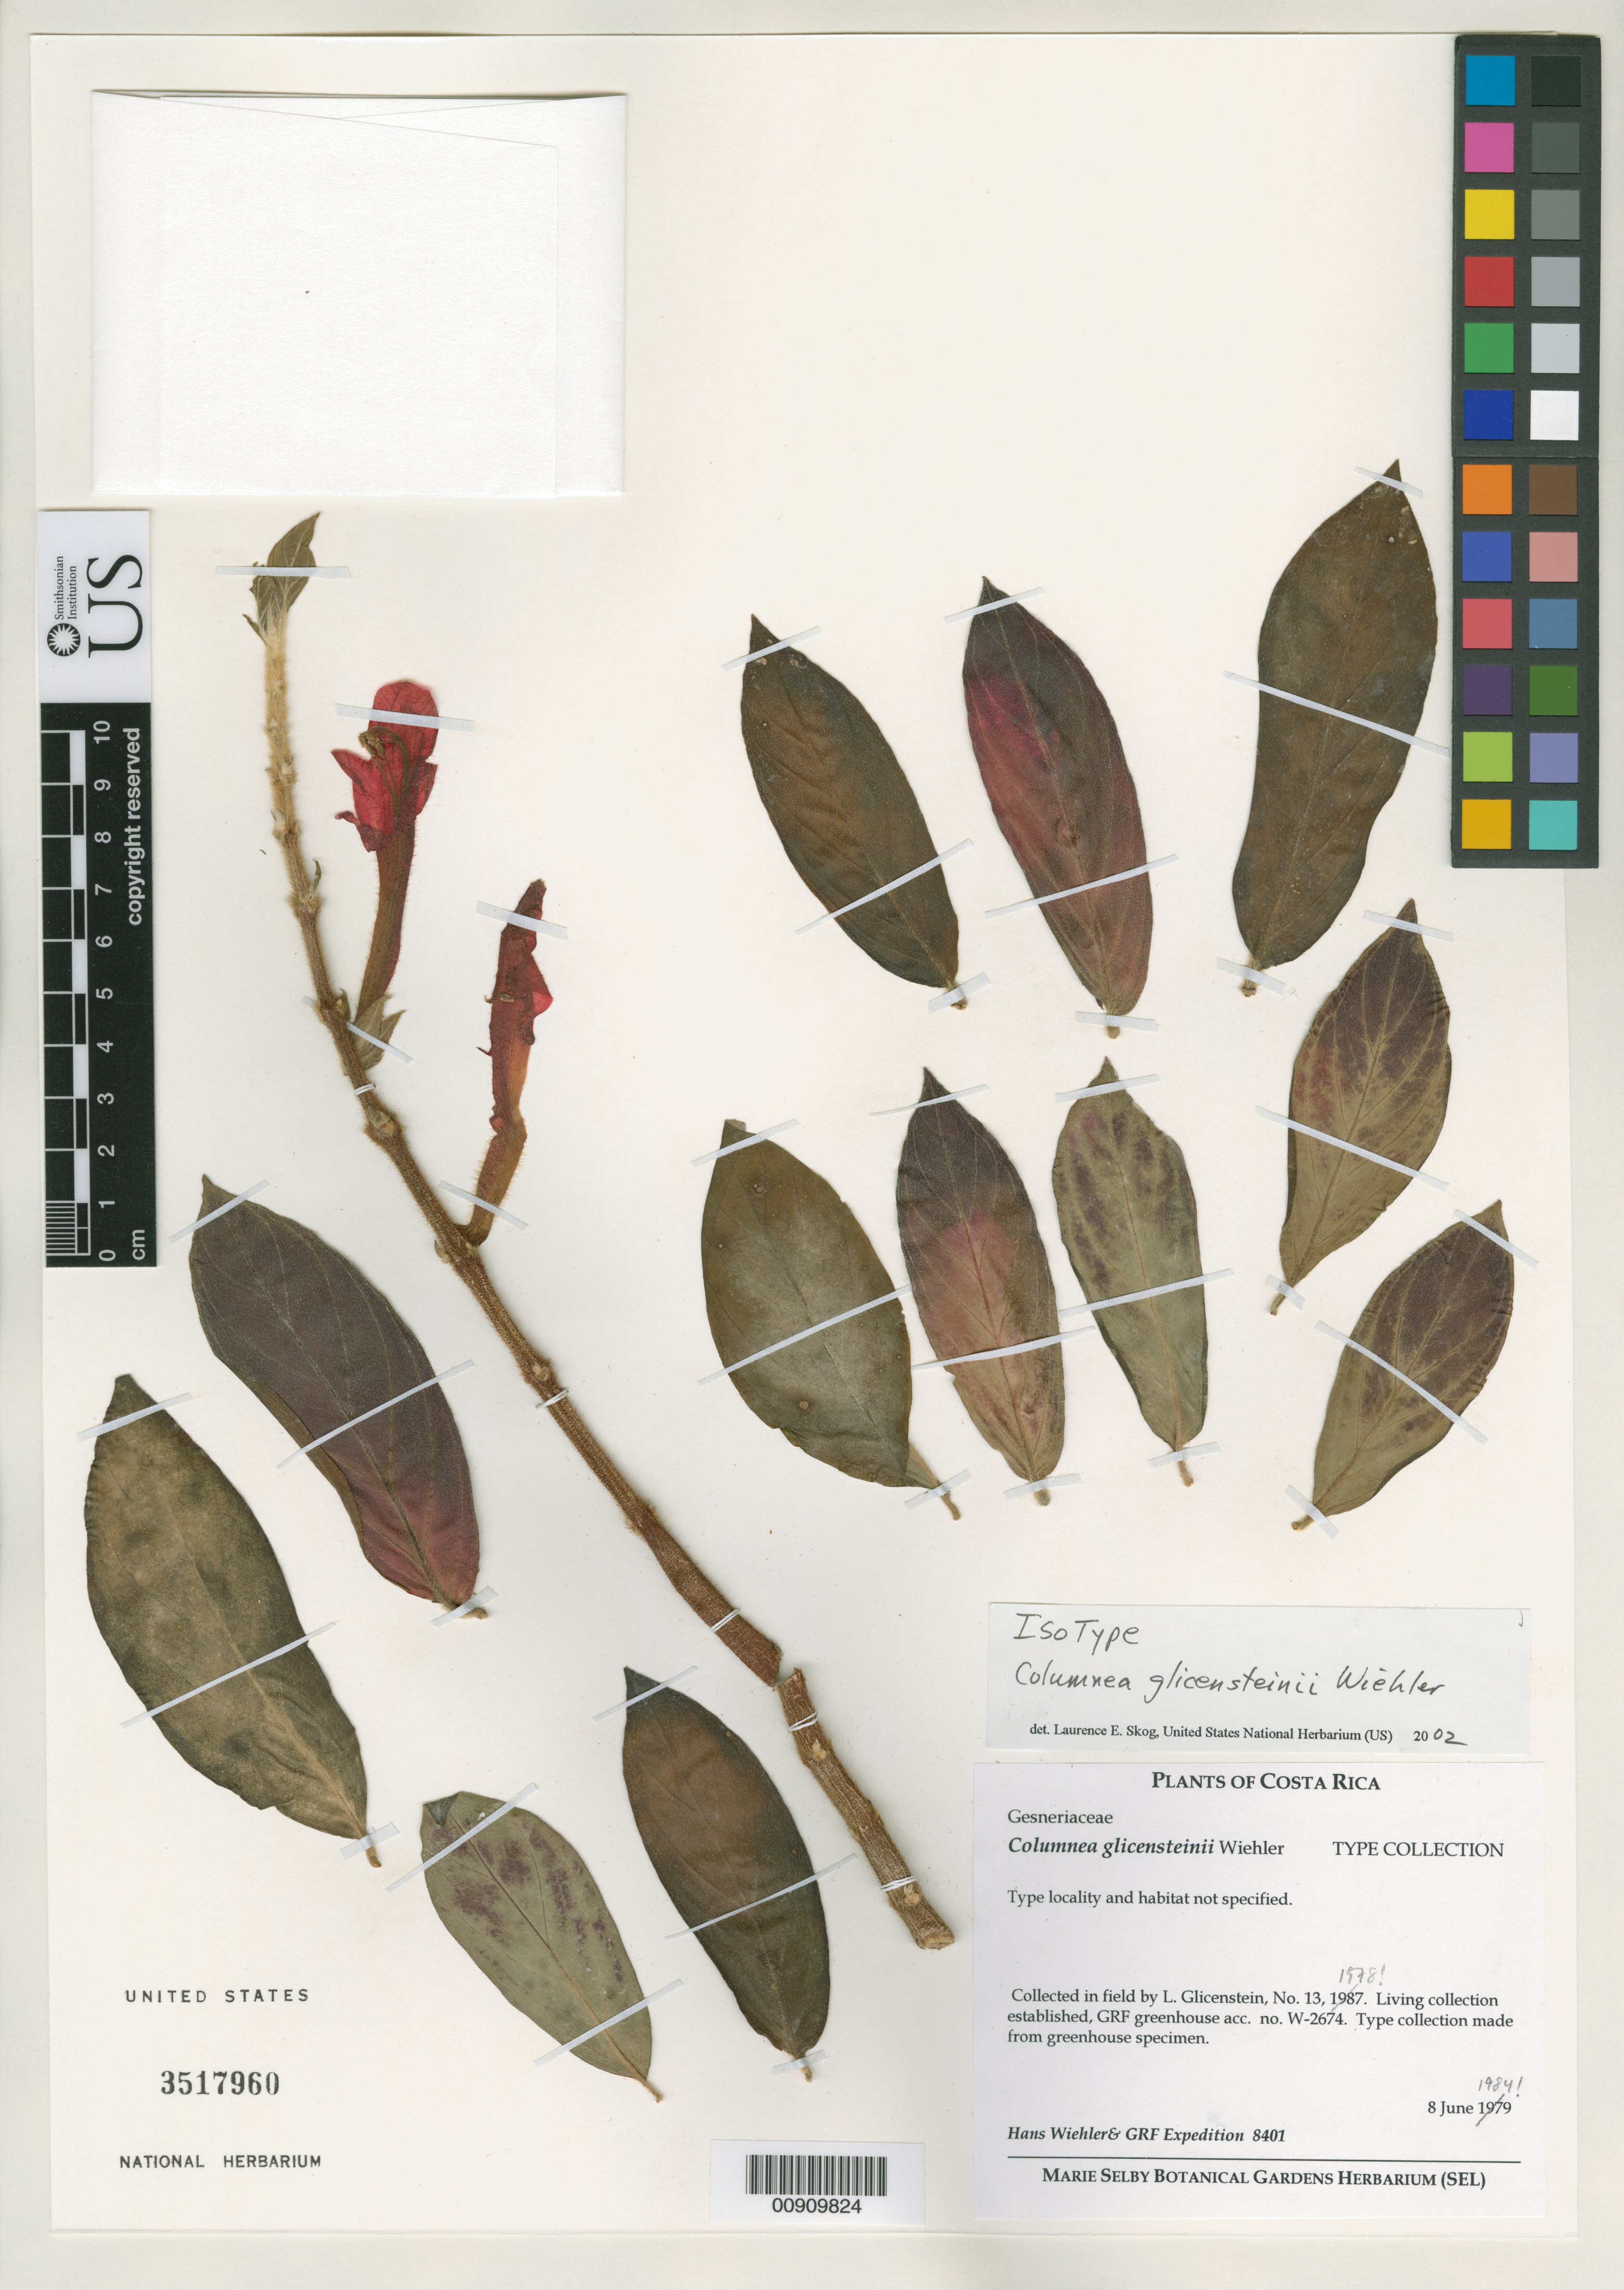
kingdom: Plantae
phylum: Tracheophyta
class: Magnoliopsida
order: Lamiales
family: Gesneriaceae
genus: Columnea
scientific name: Columnea glicensteinii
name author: Wiehler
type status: Isotype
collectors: H. J. Wiehler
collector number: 8401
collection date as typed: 08 Jun 1984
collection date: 1984-06-08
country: Costa Rica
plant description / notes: Cited by J.R. Clark et al., Selbyana 24: 119-140 (2003).; Collected in field by L. Glicenstein, No. 13, 1978. Living collection established, GRF greenhouse acc. No. W-2674. Type collection made from greenhouse specimen. [Collection date erroneously "1979" on label.]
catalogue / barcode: US 3517960